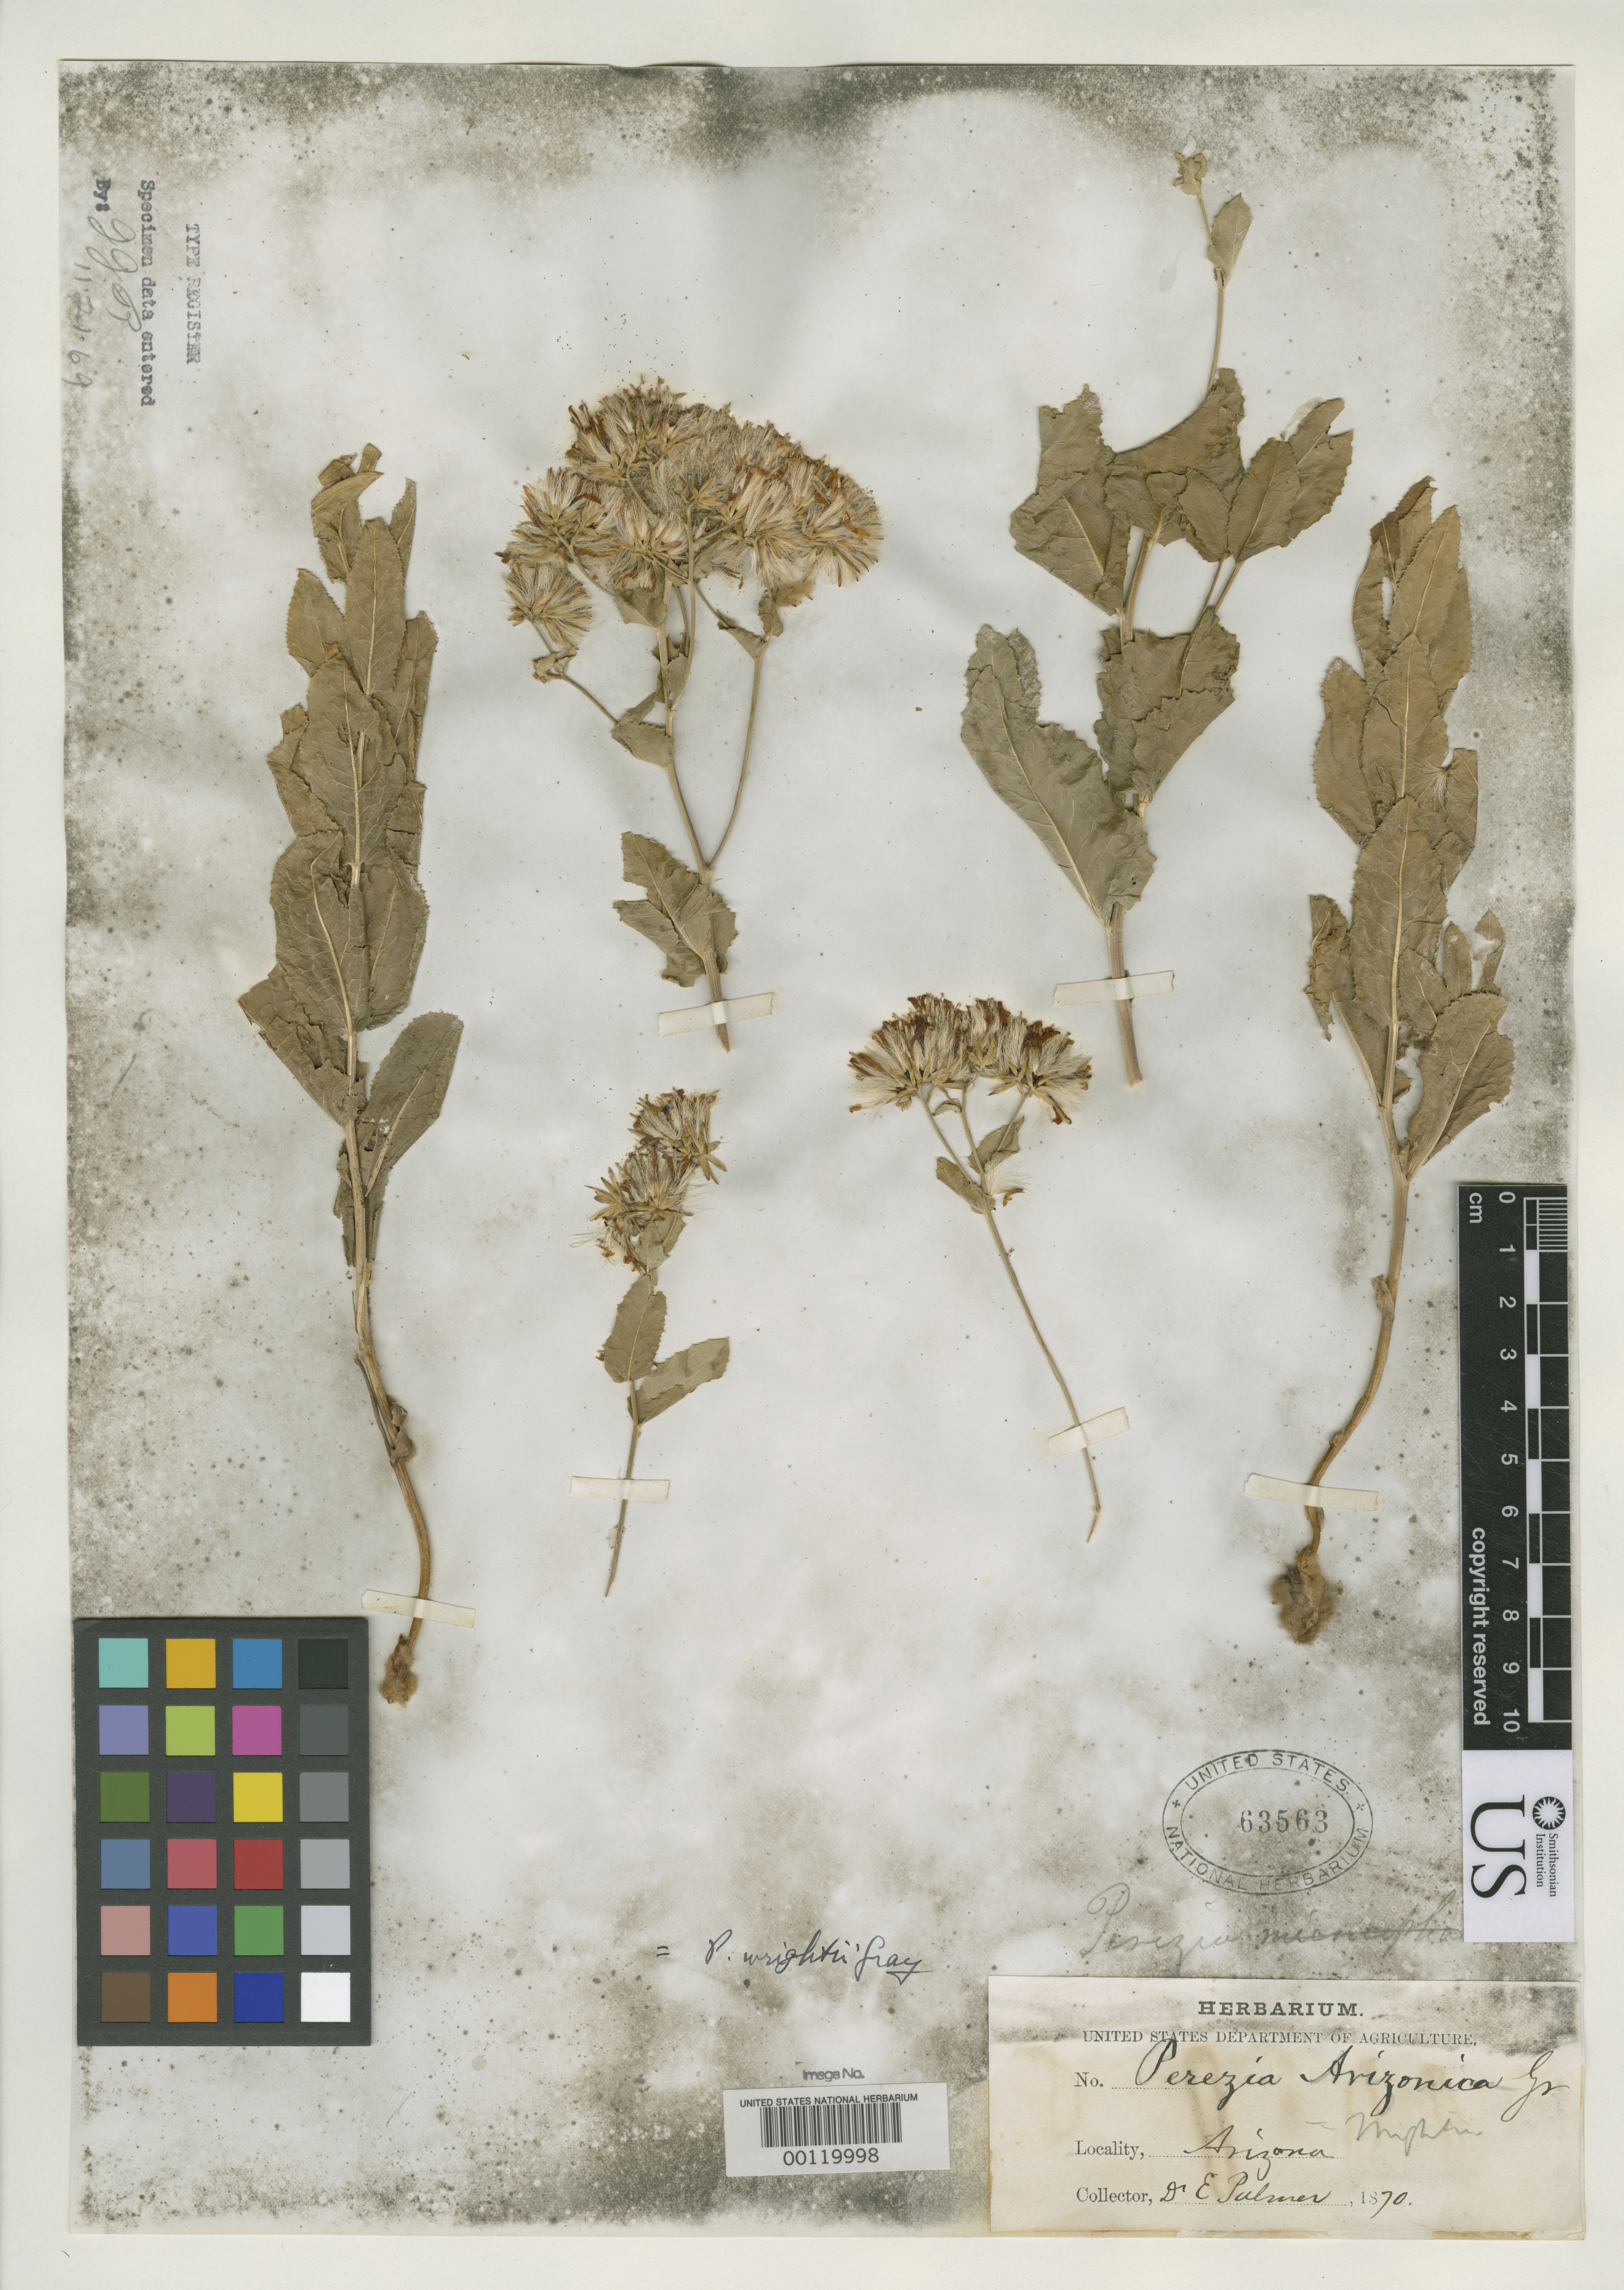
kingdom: Plantae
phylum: Tracheophyta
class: Magnoliopsida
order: Asterales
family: Asteraceae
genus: Perezia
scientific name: Perezia arizonica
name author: A. Gray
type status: Isosyntype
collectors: E. Palmer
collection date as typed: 1870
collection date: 1870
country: United States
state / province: Arizona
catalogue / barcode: US 63563